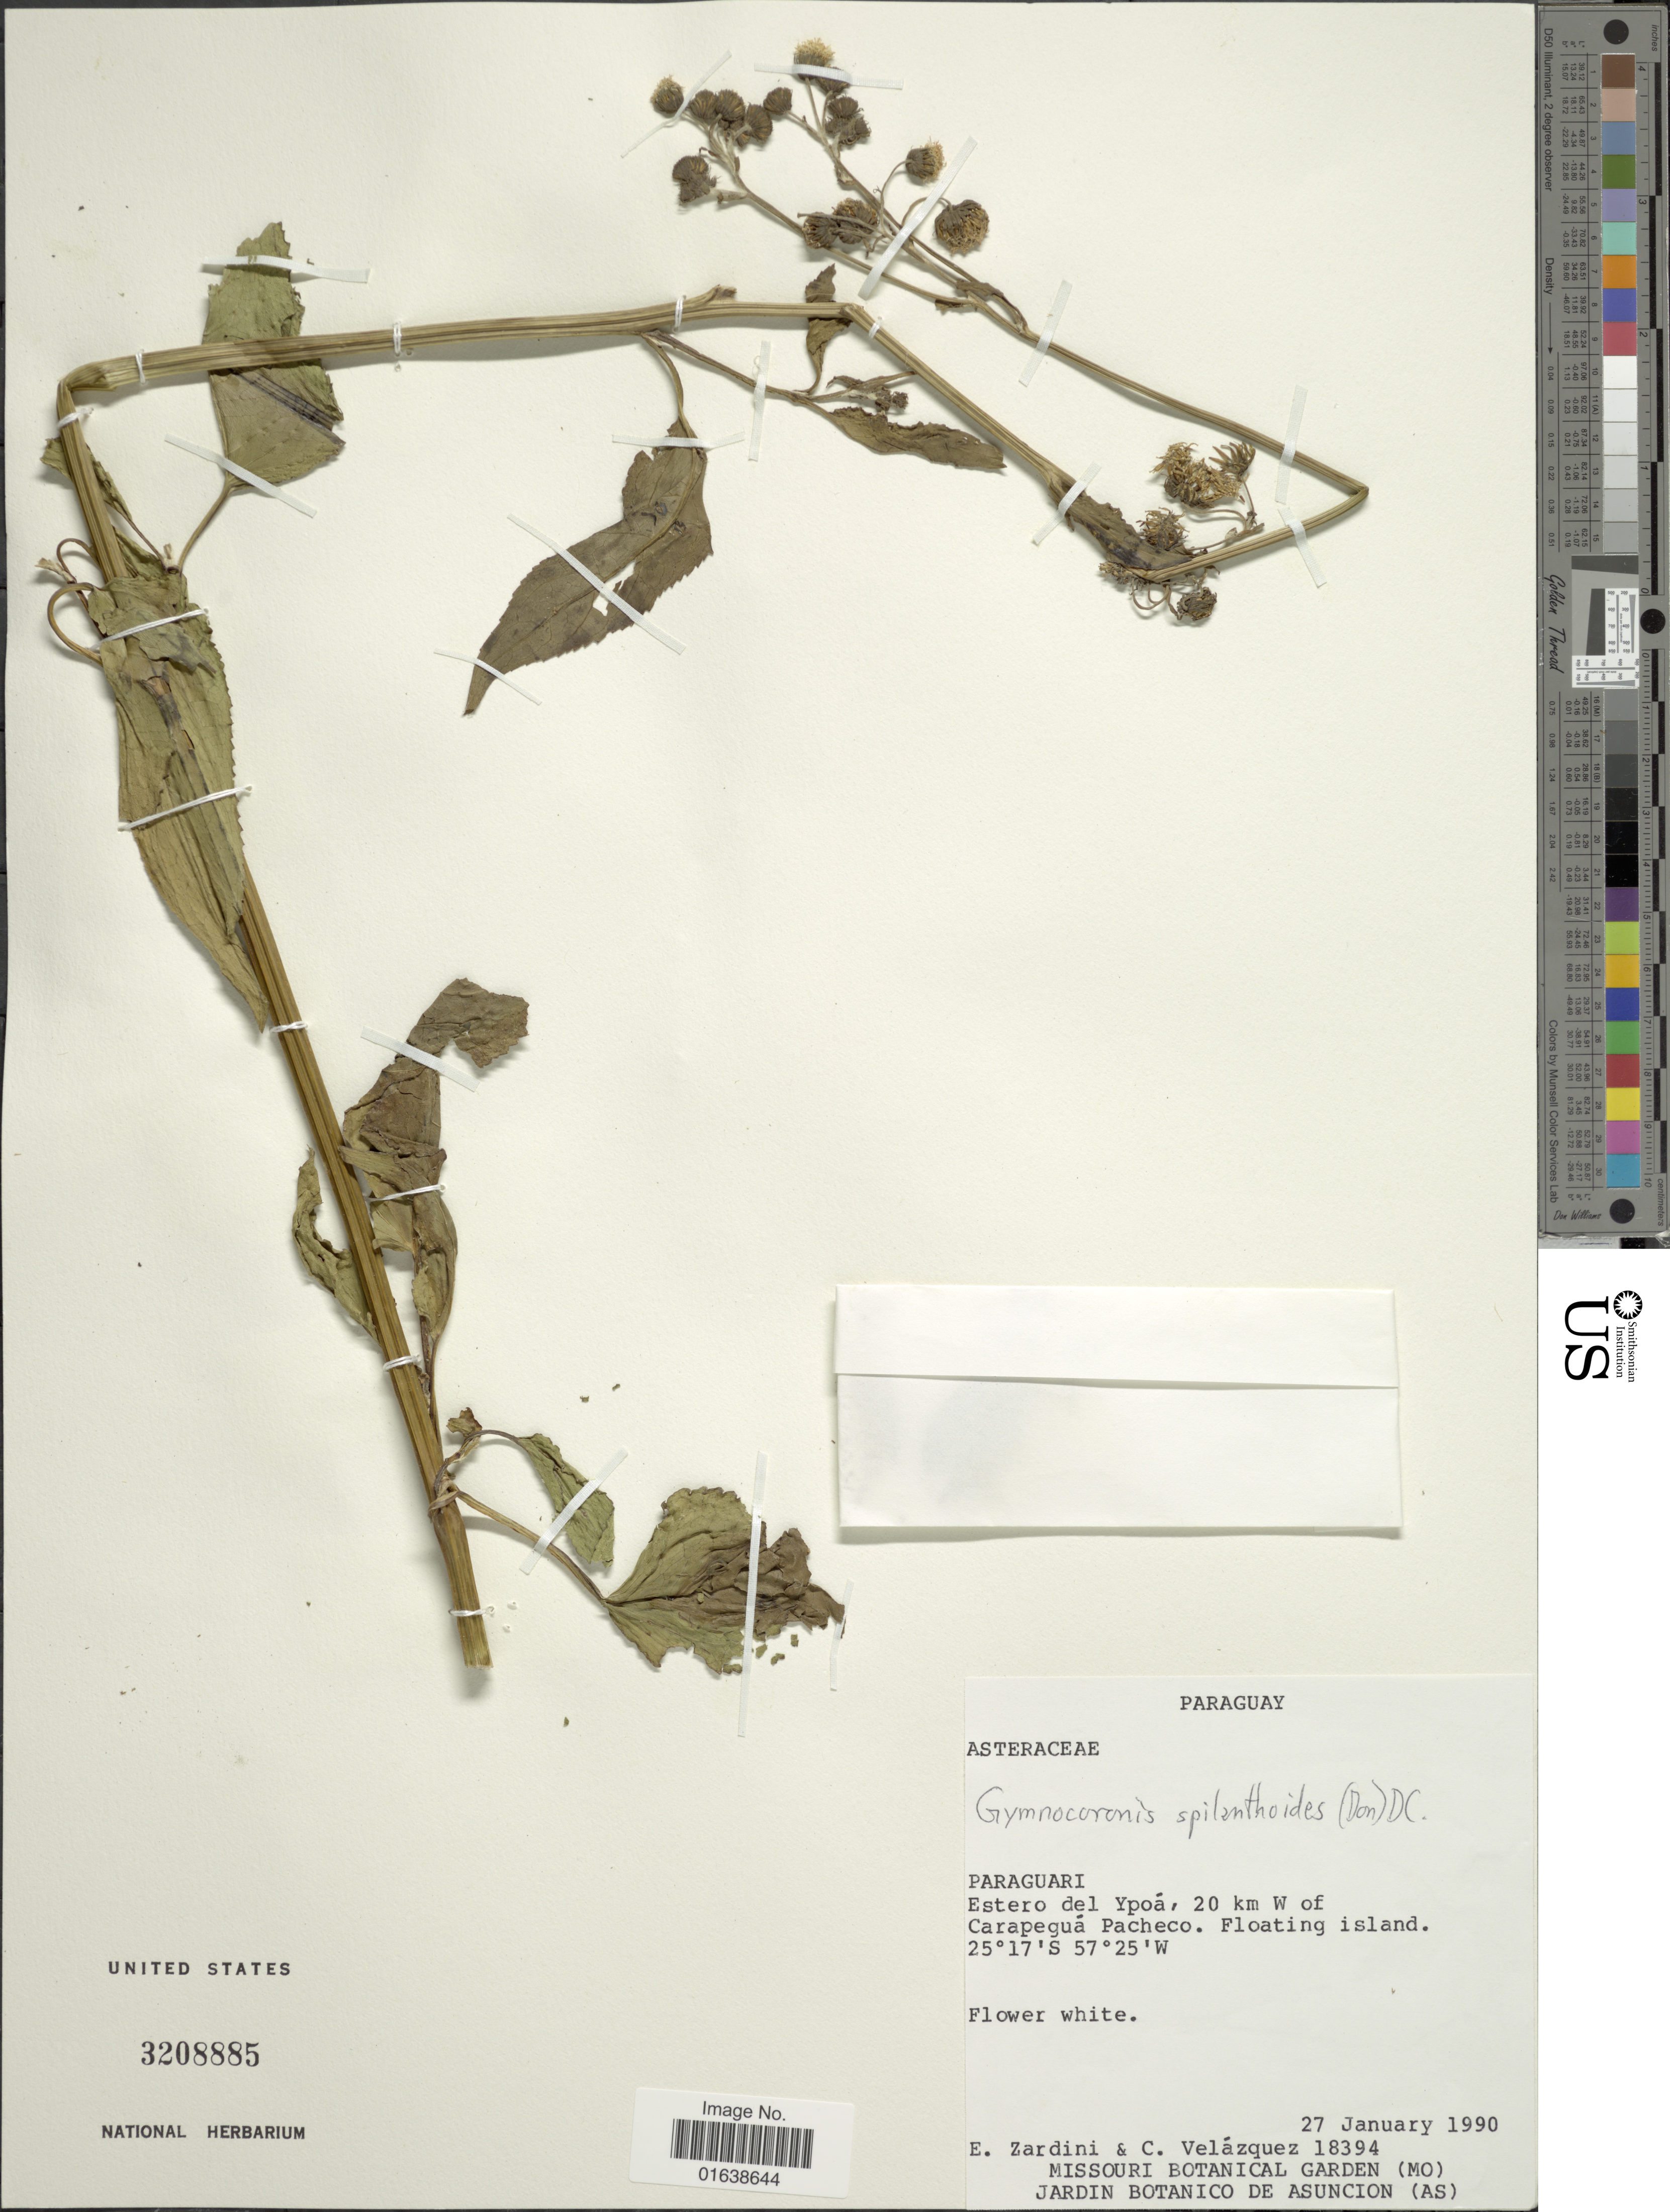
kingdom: Plantae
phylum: Tracheophyta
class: Magnoliopsida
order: Asterales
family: Asteraceae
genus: Gymnocoronis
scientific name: Gymnocoronis spilanthoides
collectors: E. M. Zardini & C. Velázquez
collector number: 18394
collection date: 1990-01-27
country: Paraguay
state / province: Paraguari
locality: Paraguay. Paraguari. Estero del Ypoa, 20 km W of Carapegua Pacheco. Floating Island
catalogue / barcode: US 3208885